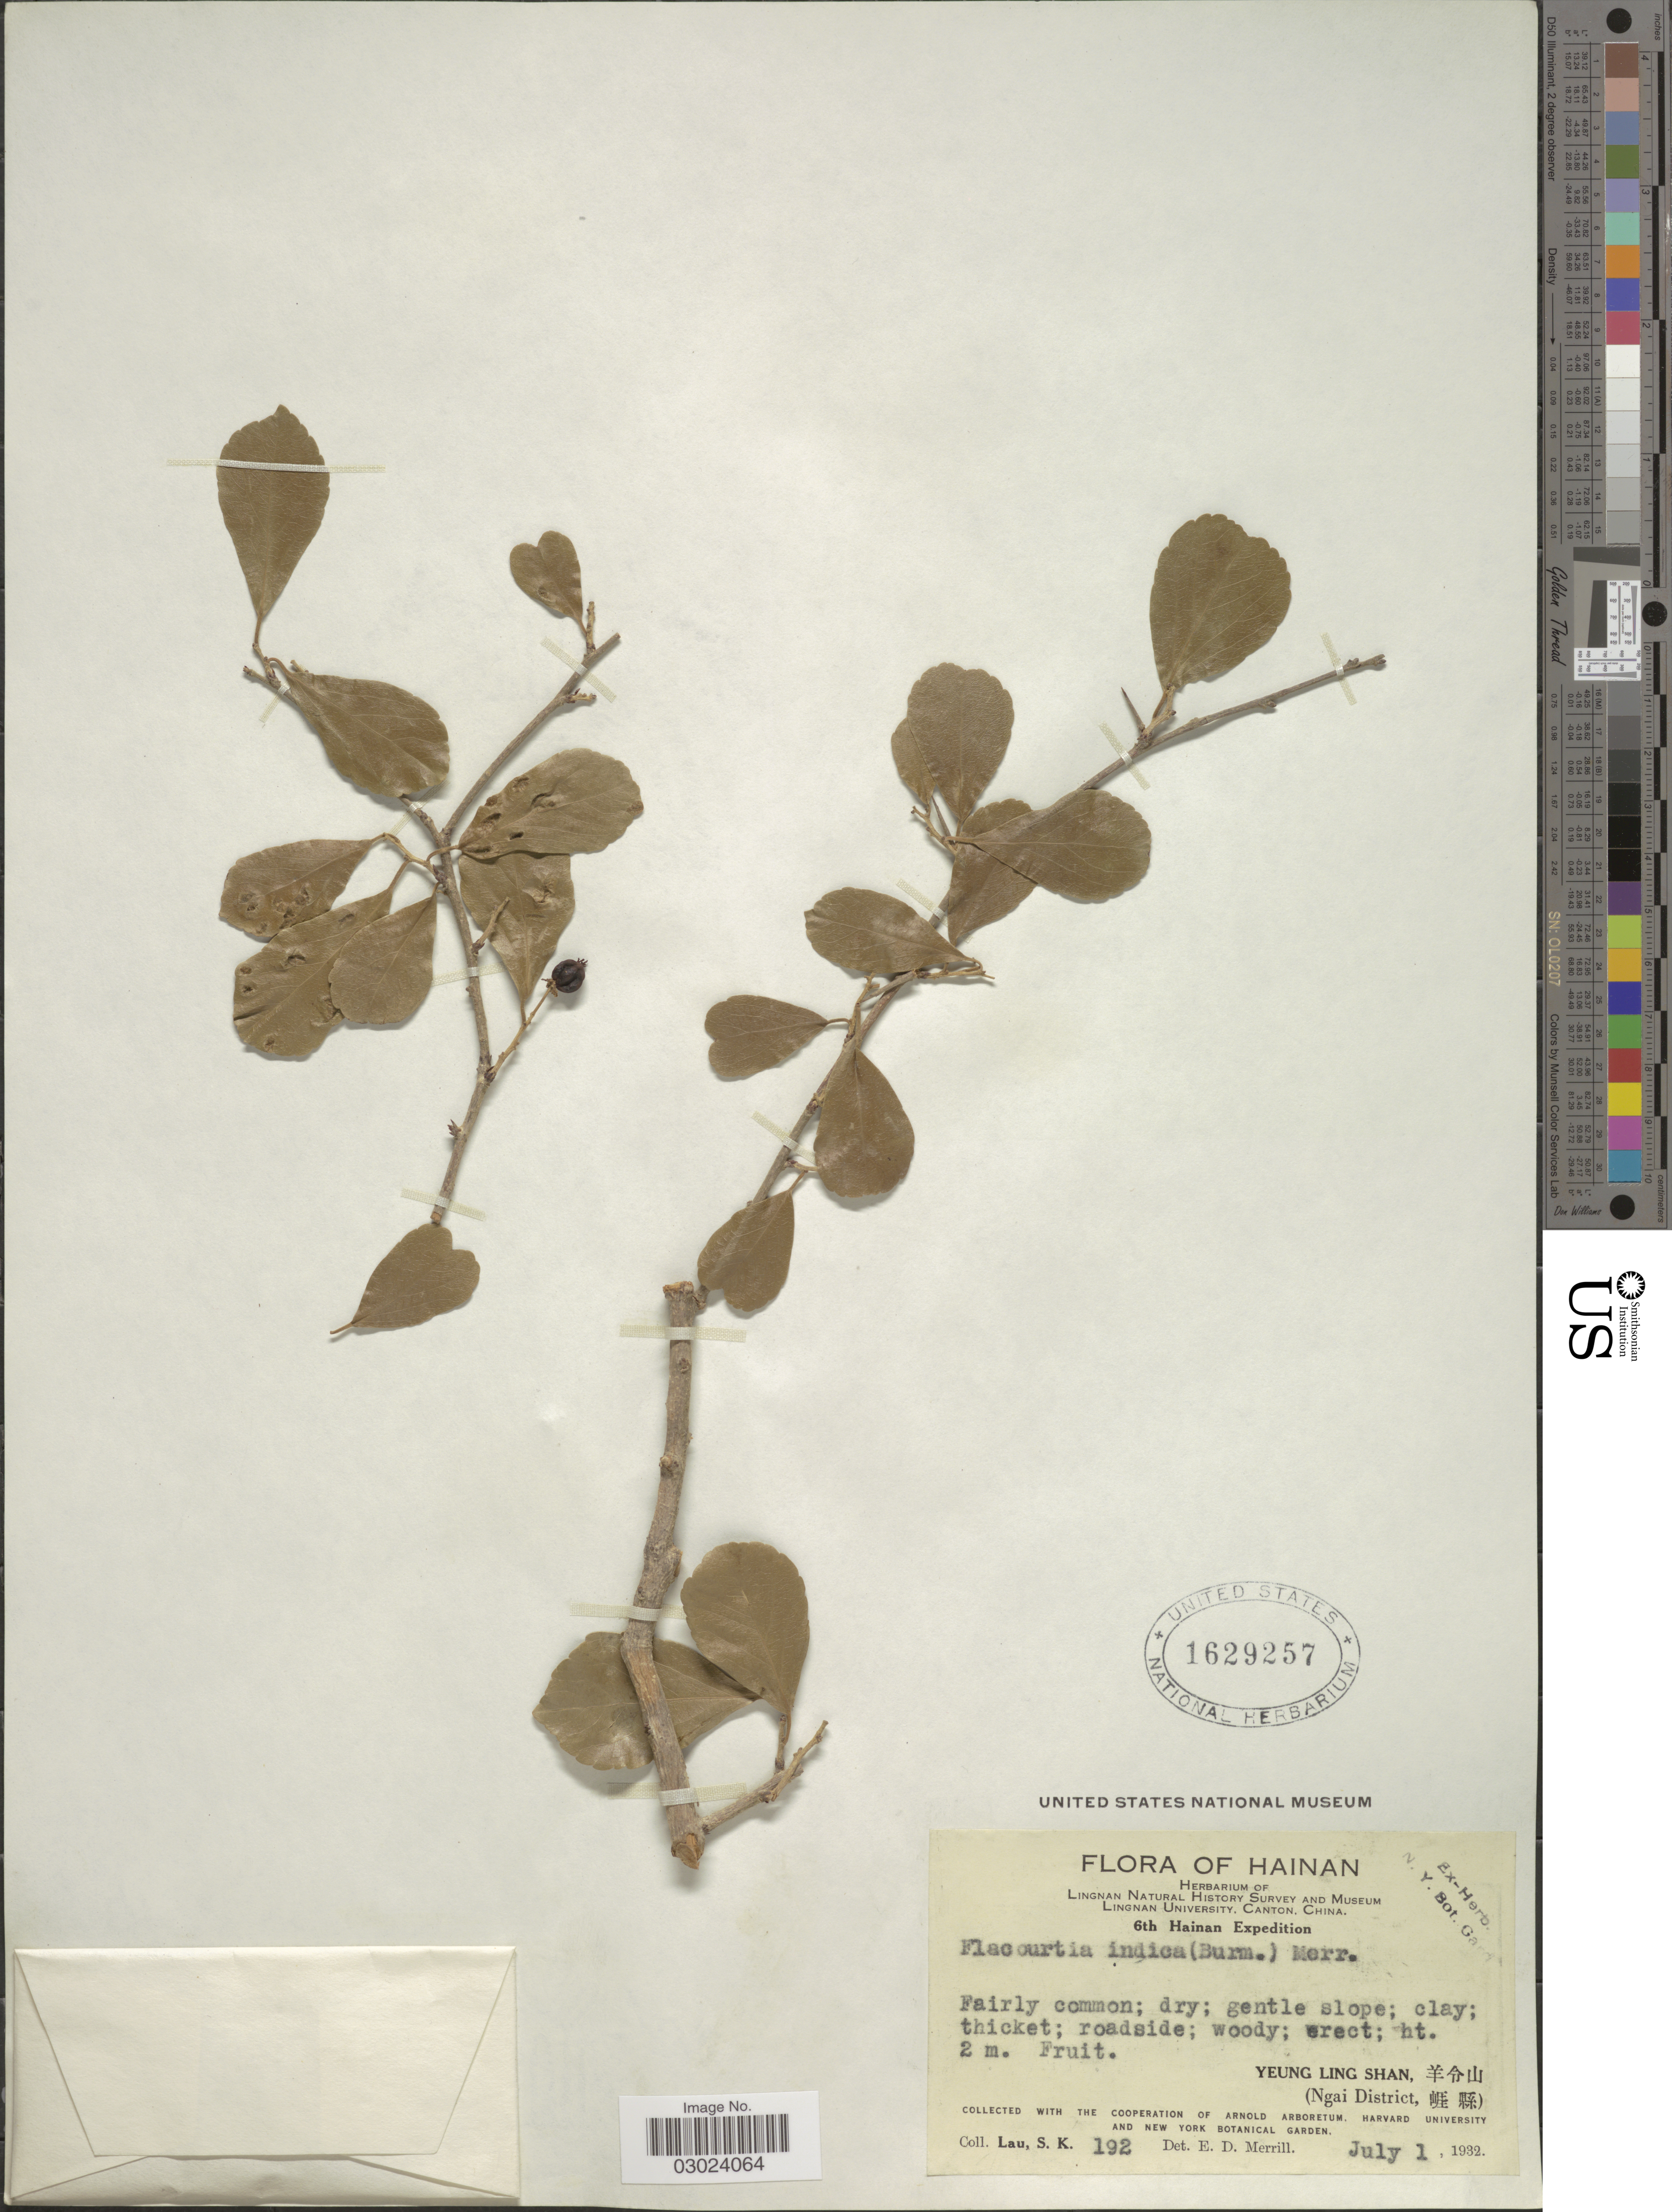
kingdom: Plantae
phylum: Tracheophyta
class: Magnoliopsida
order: Malpighiales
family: Salicaceae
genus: Flacourtia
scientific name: Flacourtia indica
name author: (Burm. f.) Merr.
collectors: S. K. Lau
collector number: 192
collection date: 1932-07-01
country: China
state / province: Hainan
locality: Yeung Ling Shan. (Ngai District).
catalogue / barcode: US 1629257